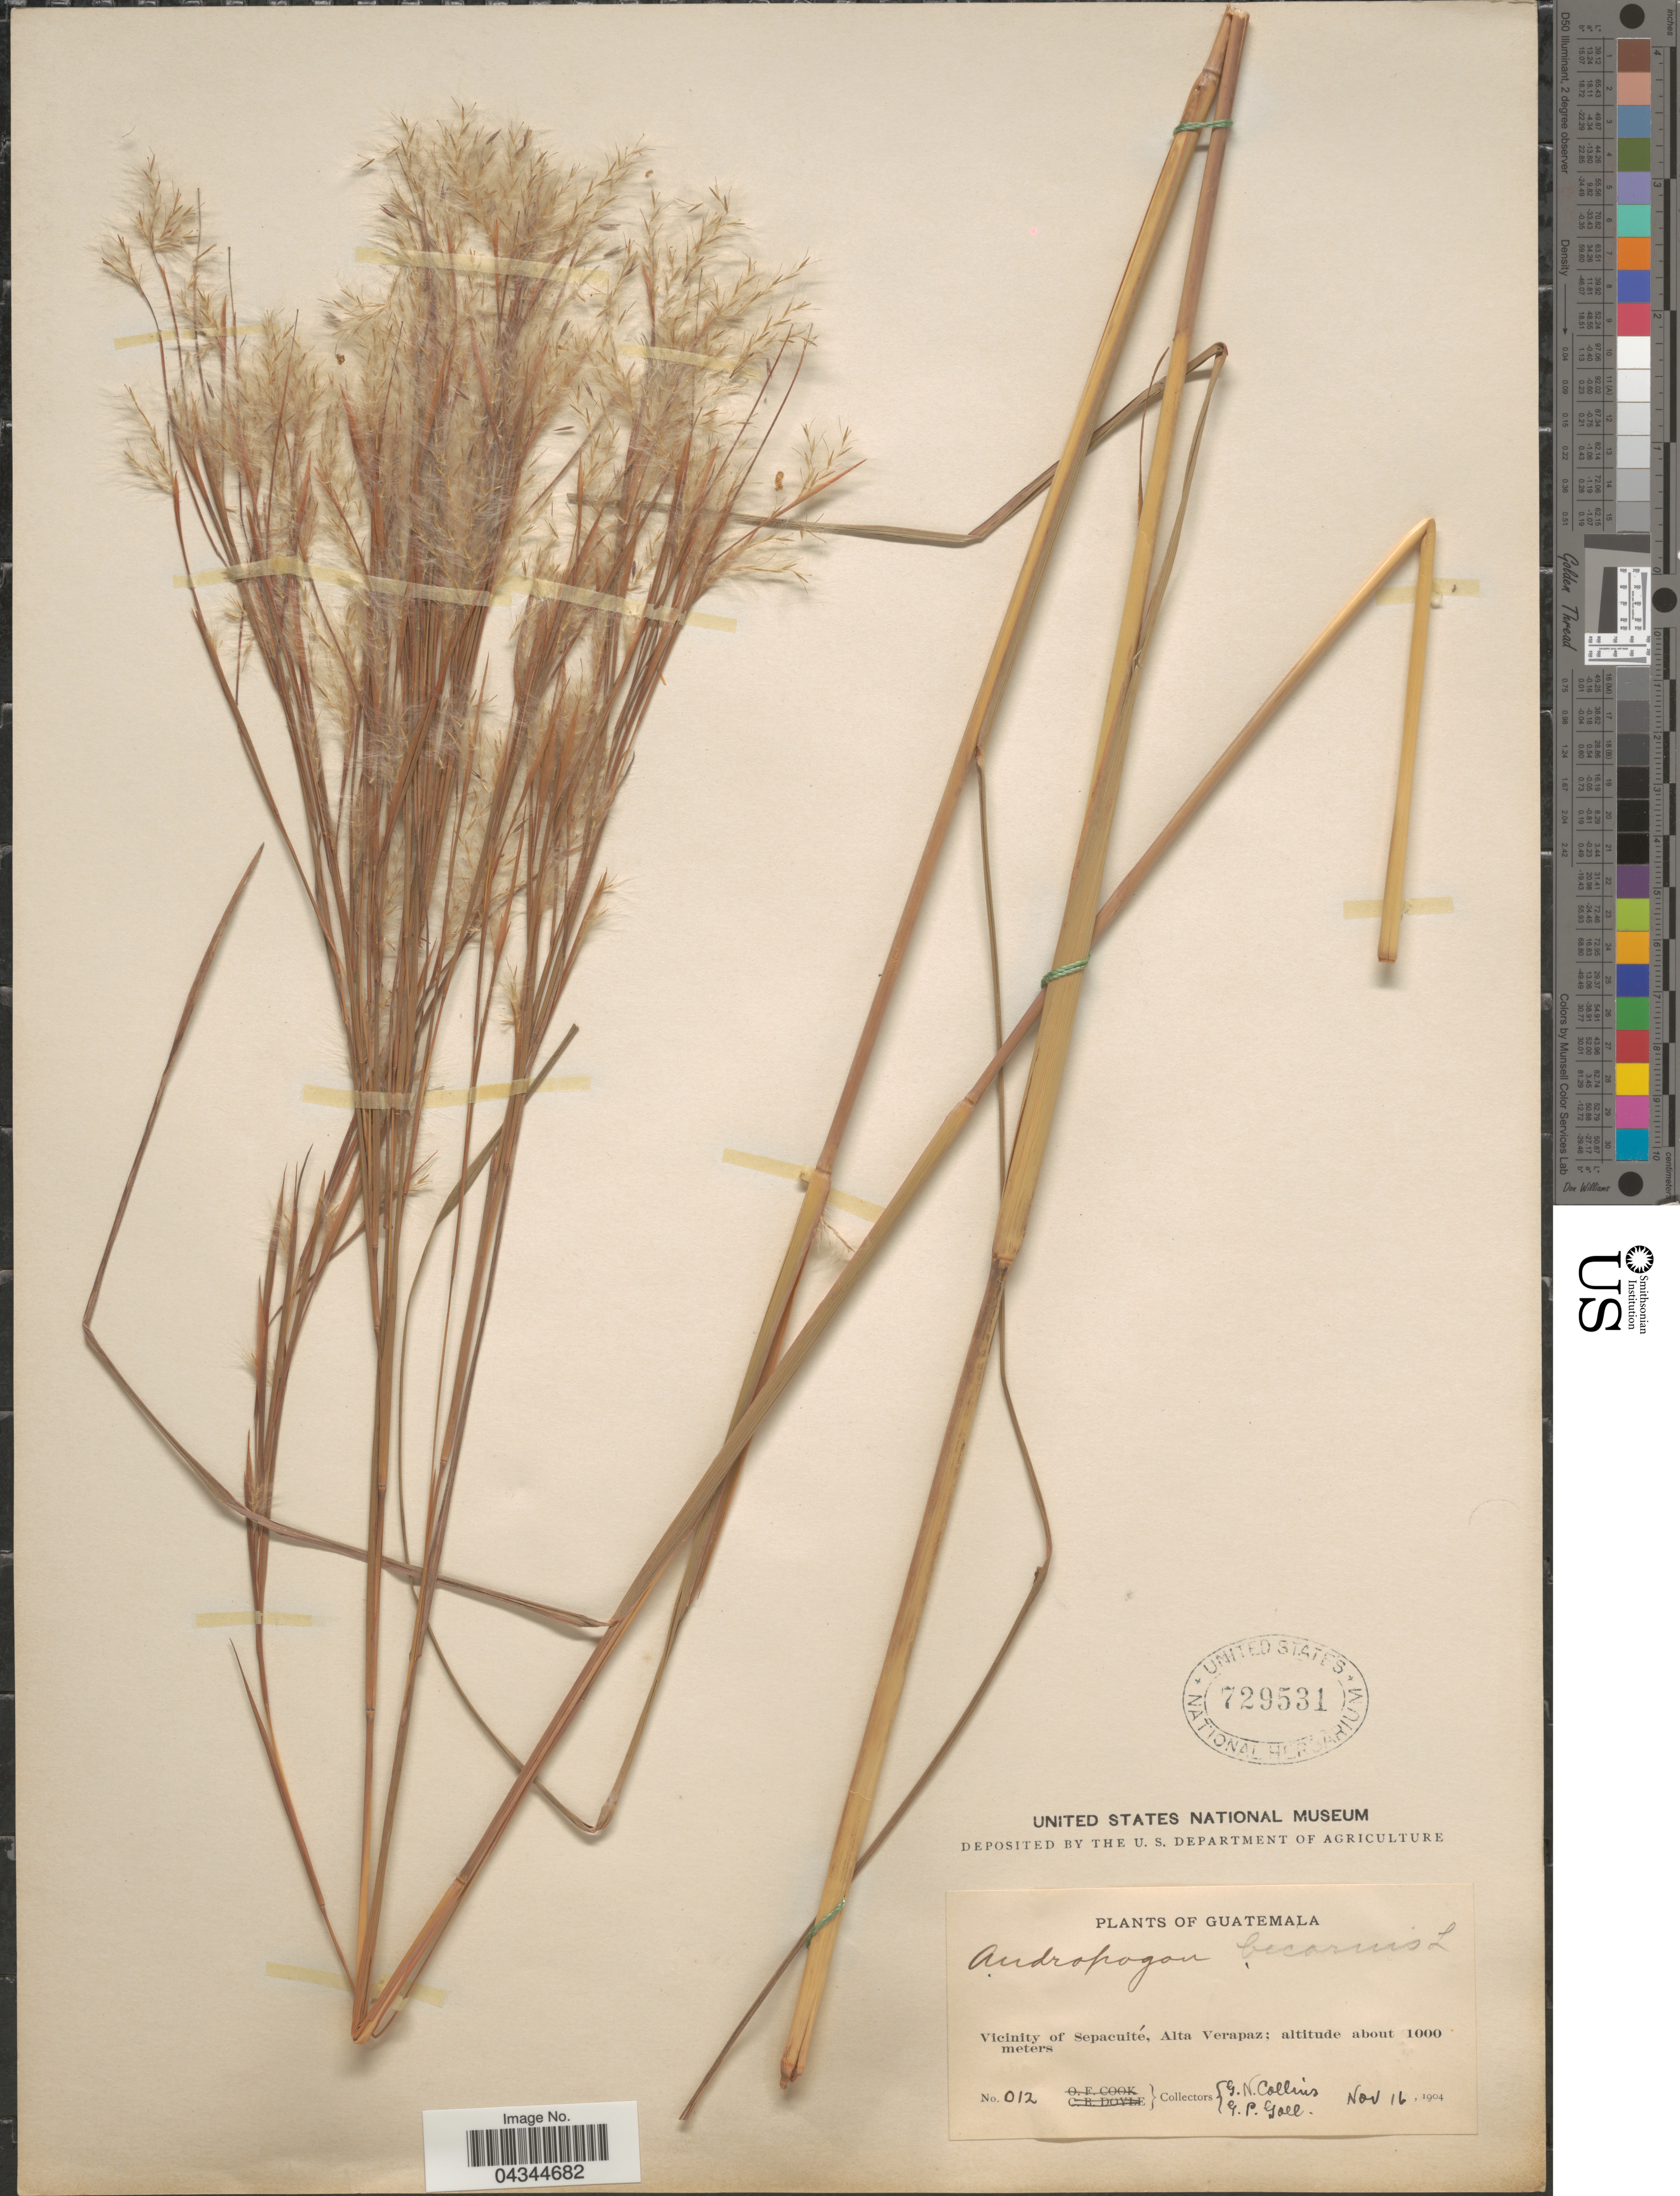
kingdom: Plantae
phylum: Tracheophyta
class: Liliopsida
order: Poales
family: Poaceae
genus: Andropogon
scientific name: Andropogon bicornis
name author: L.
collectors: G. Collins & G. P. Goll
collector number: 012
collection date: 1904-11-16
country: Guatemala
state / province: Alta Verapaz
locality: Vicinity of Sepacuité.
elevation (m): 1000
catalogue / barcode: US 729531